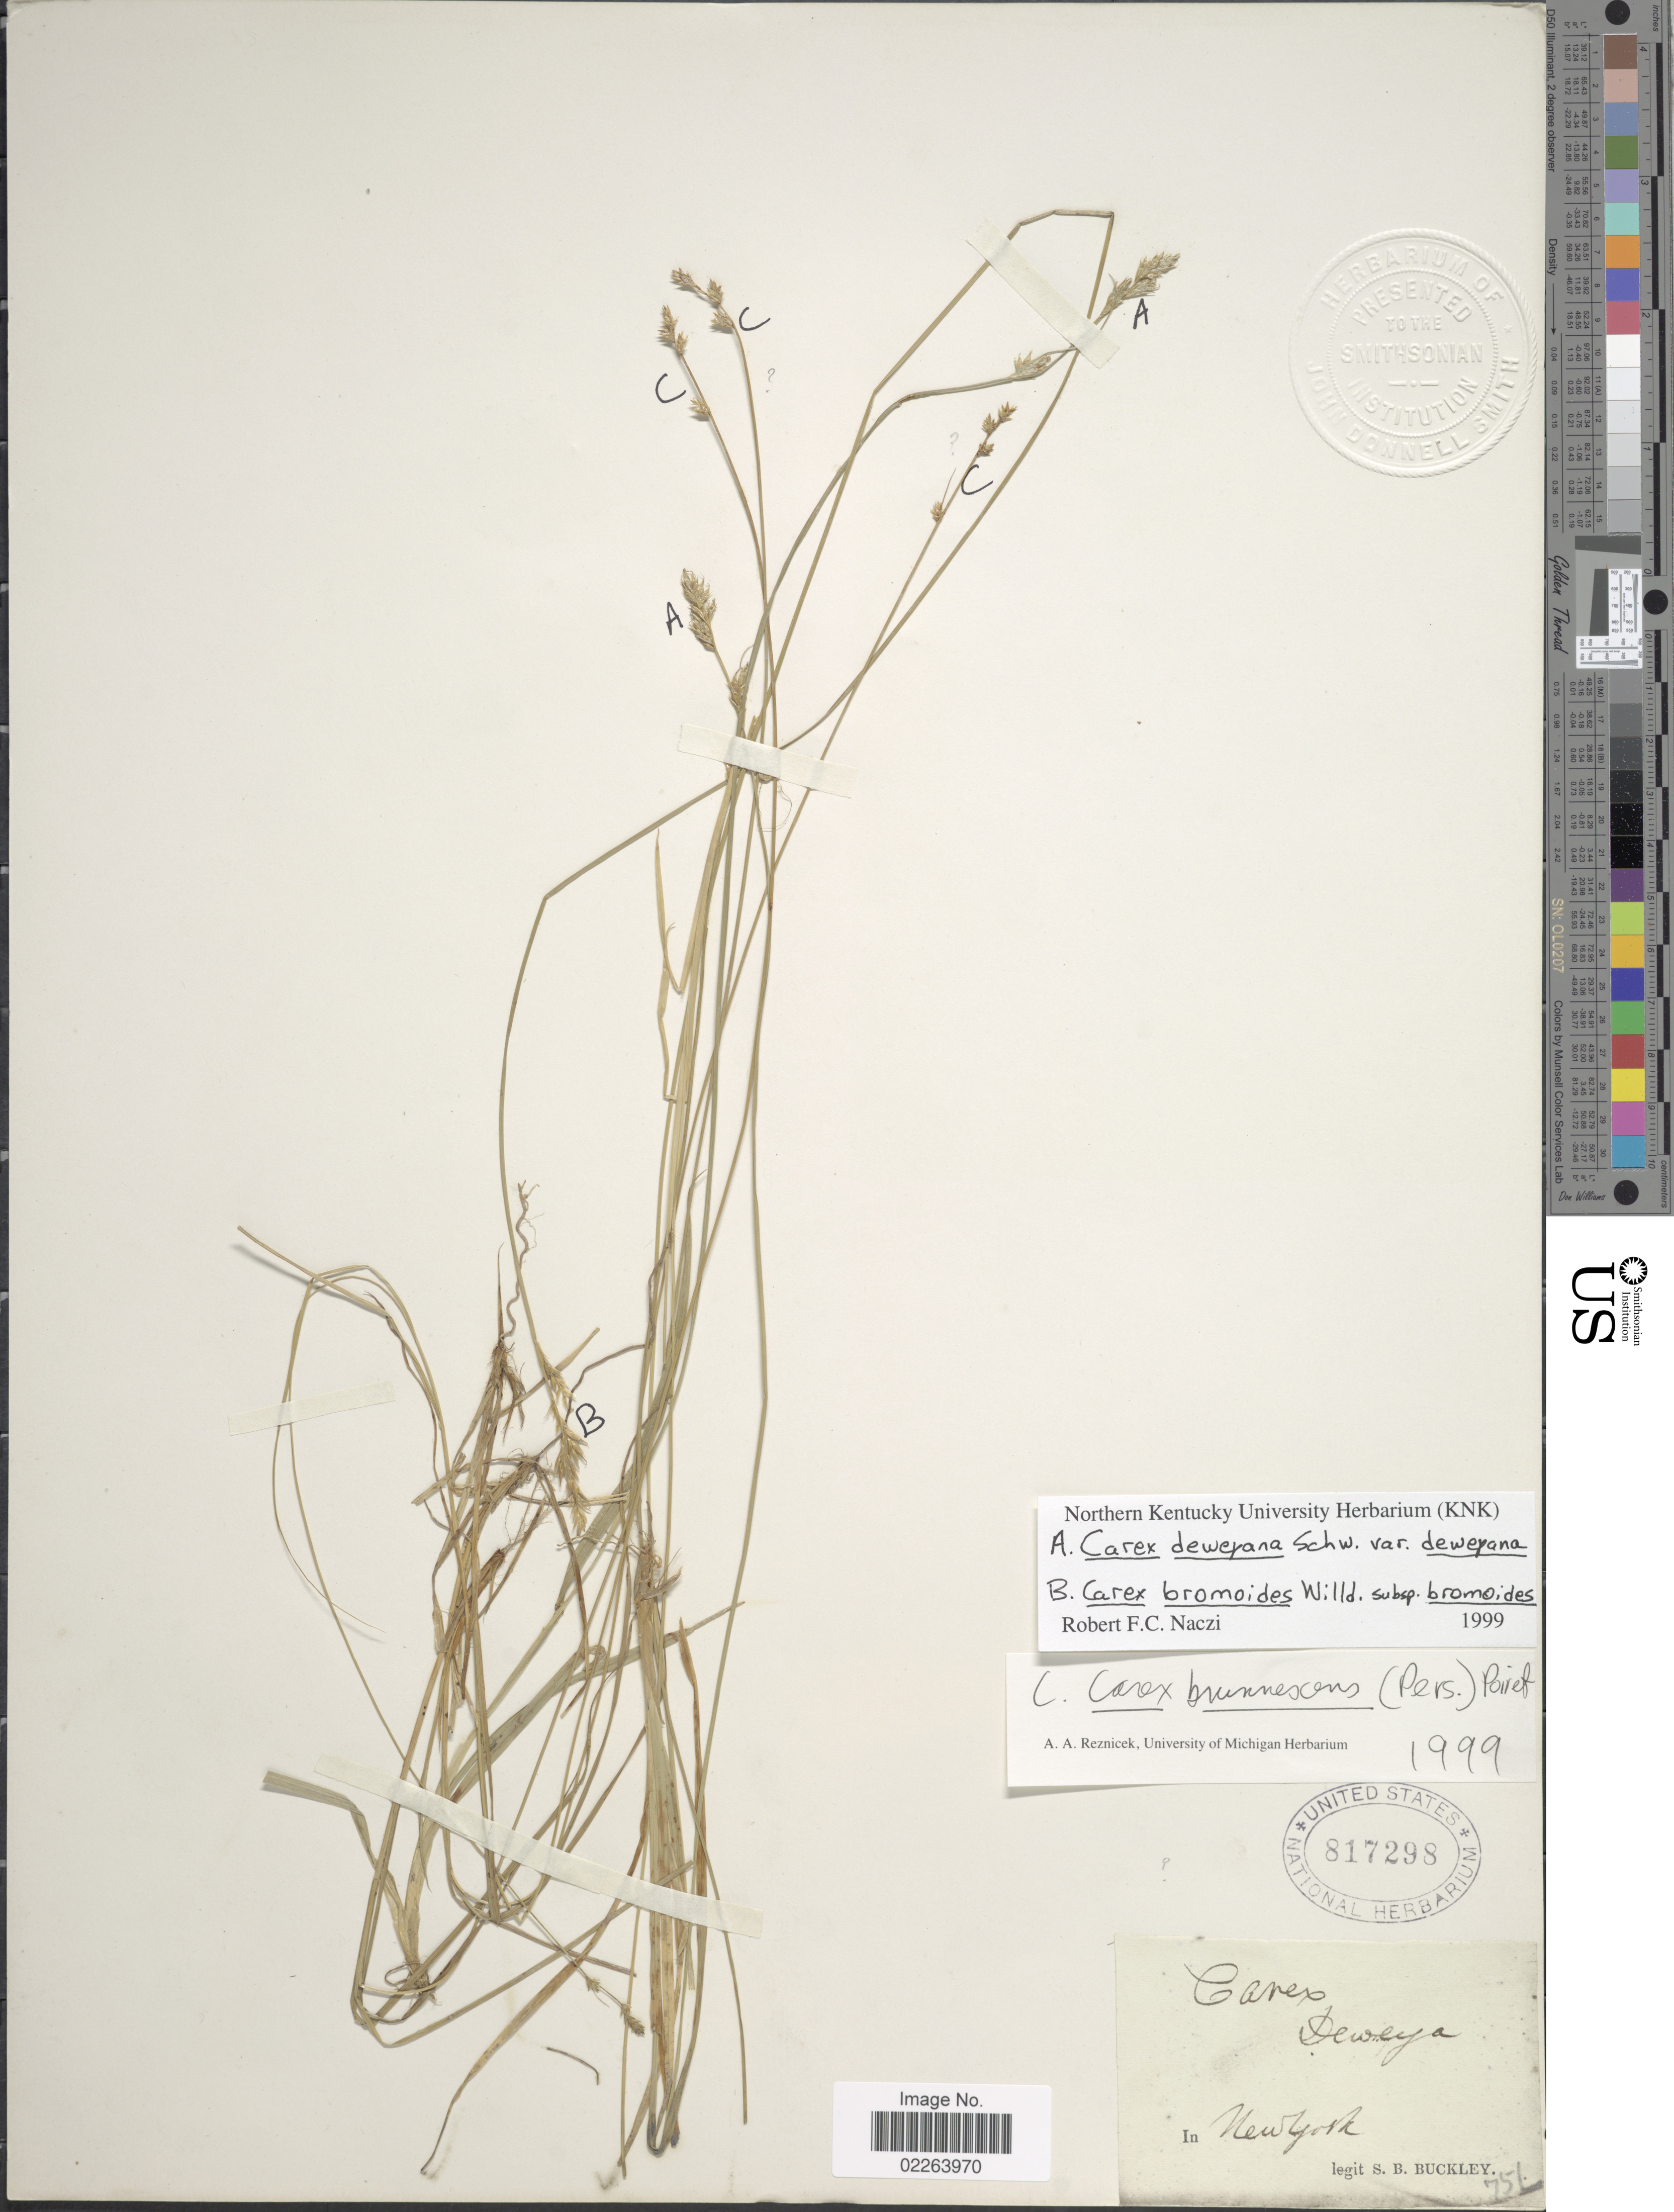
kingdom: Plantae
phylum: Tracheophyta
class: Liliopsida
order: Poales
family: Cyperaceae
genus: Carex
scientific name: Carex deweyana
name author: Schwein.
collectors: S. B. Buckley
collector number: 756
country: United States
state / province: New York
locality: In New York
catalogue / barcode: US 817298